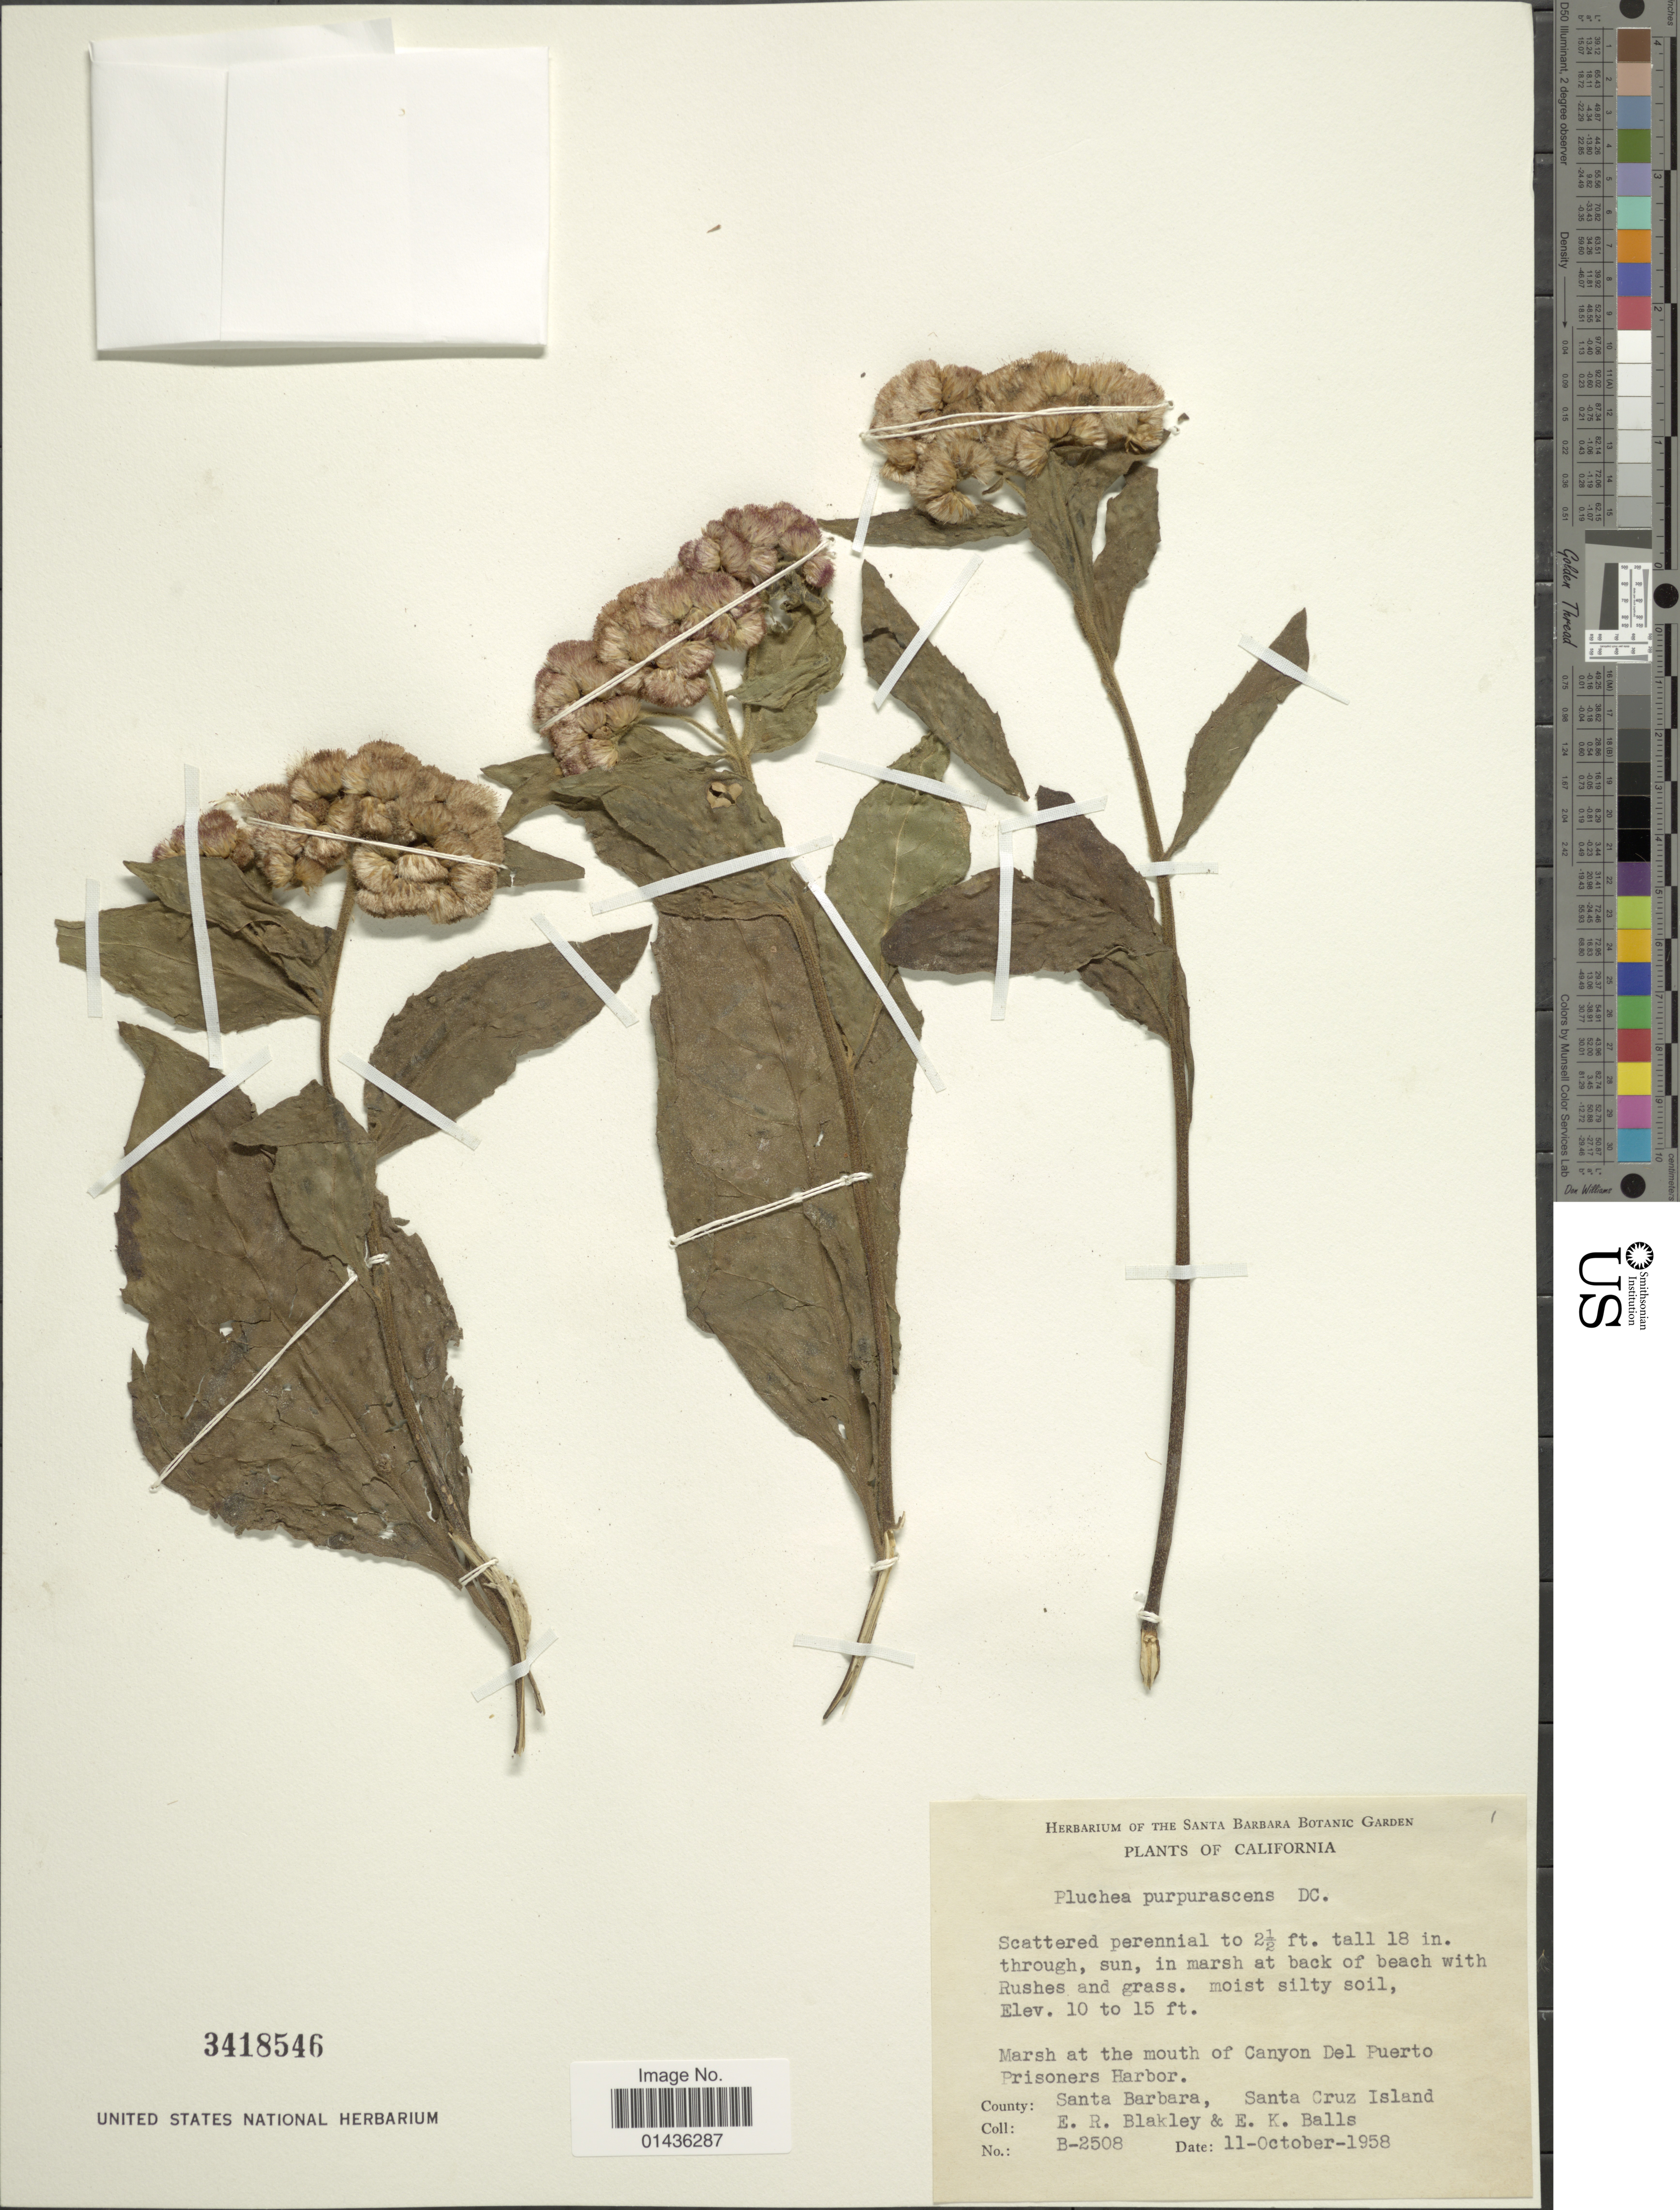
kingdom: Plantae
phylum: Tracheophyta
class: Magnoliopsida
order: Asterales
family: Asteraceae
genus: Pluchea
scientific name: Pluchea odorata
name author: (L.) Cass.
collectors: E. R. Blakley & E. K. Balls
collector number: B-2508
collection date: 1958-10-11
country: United States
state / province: California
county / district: Santa Barbara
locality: Mouth of Canyon del Puerto Prisoners Harbor, County Santa Barbara, Santa Cruz Island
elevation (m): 3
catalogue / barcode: US 3418546